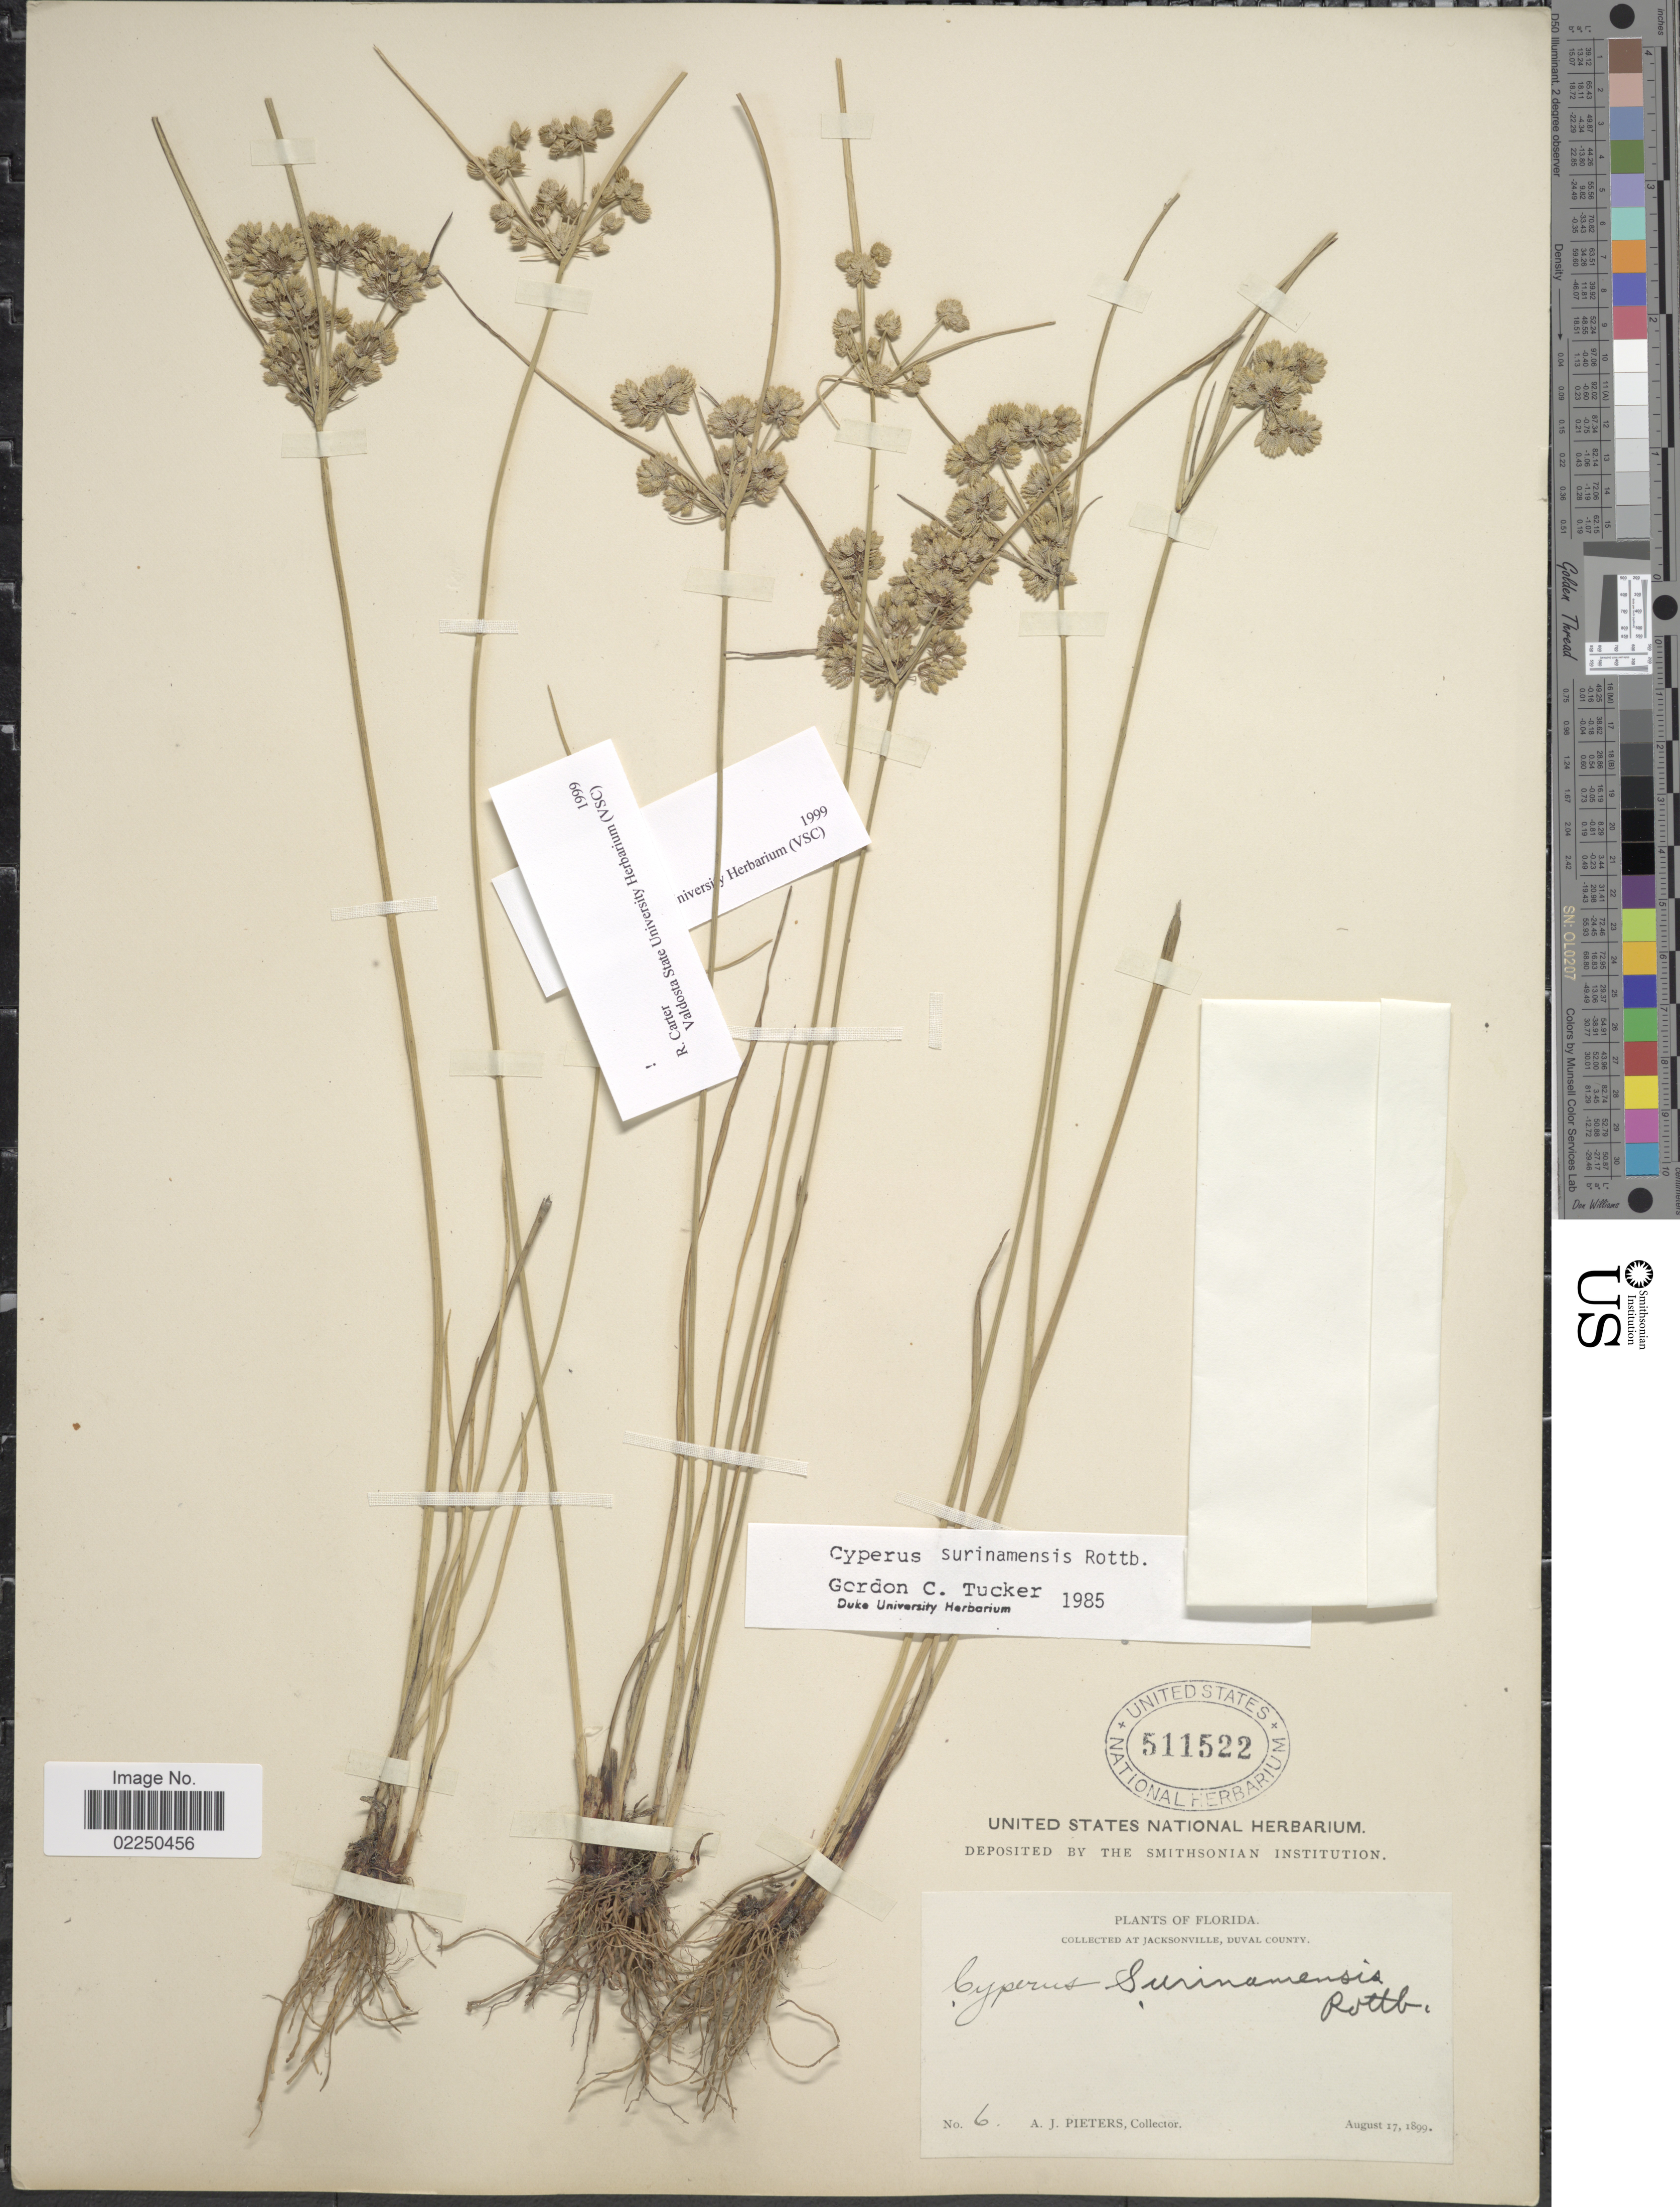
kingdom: Plantae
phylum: Tracheophyta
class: Liliopsida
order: Poales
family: Cyperaceae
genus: Cyperus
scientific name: Cyperus surinamensis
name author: Rottb.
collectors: A. Pieters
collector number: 6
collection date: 1899-08-17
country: United States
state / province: Florida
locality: Jacksonville, Duval County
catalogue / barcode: US 511522